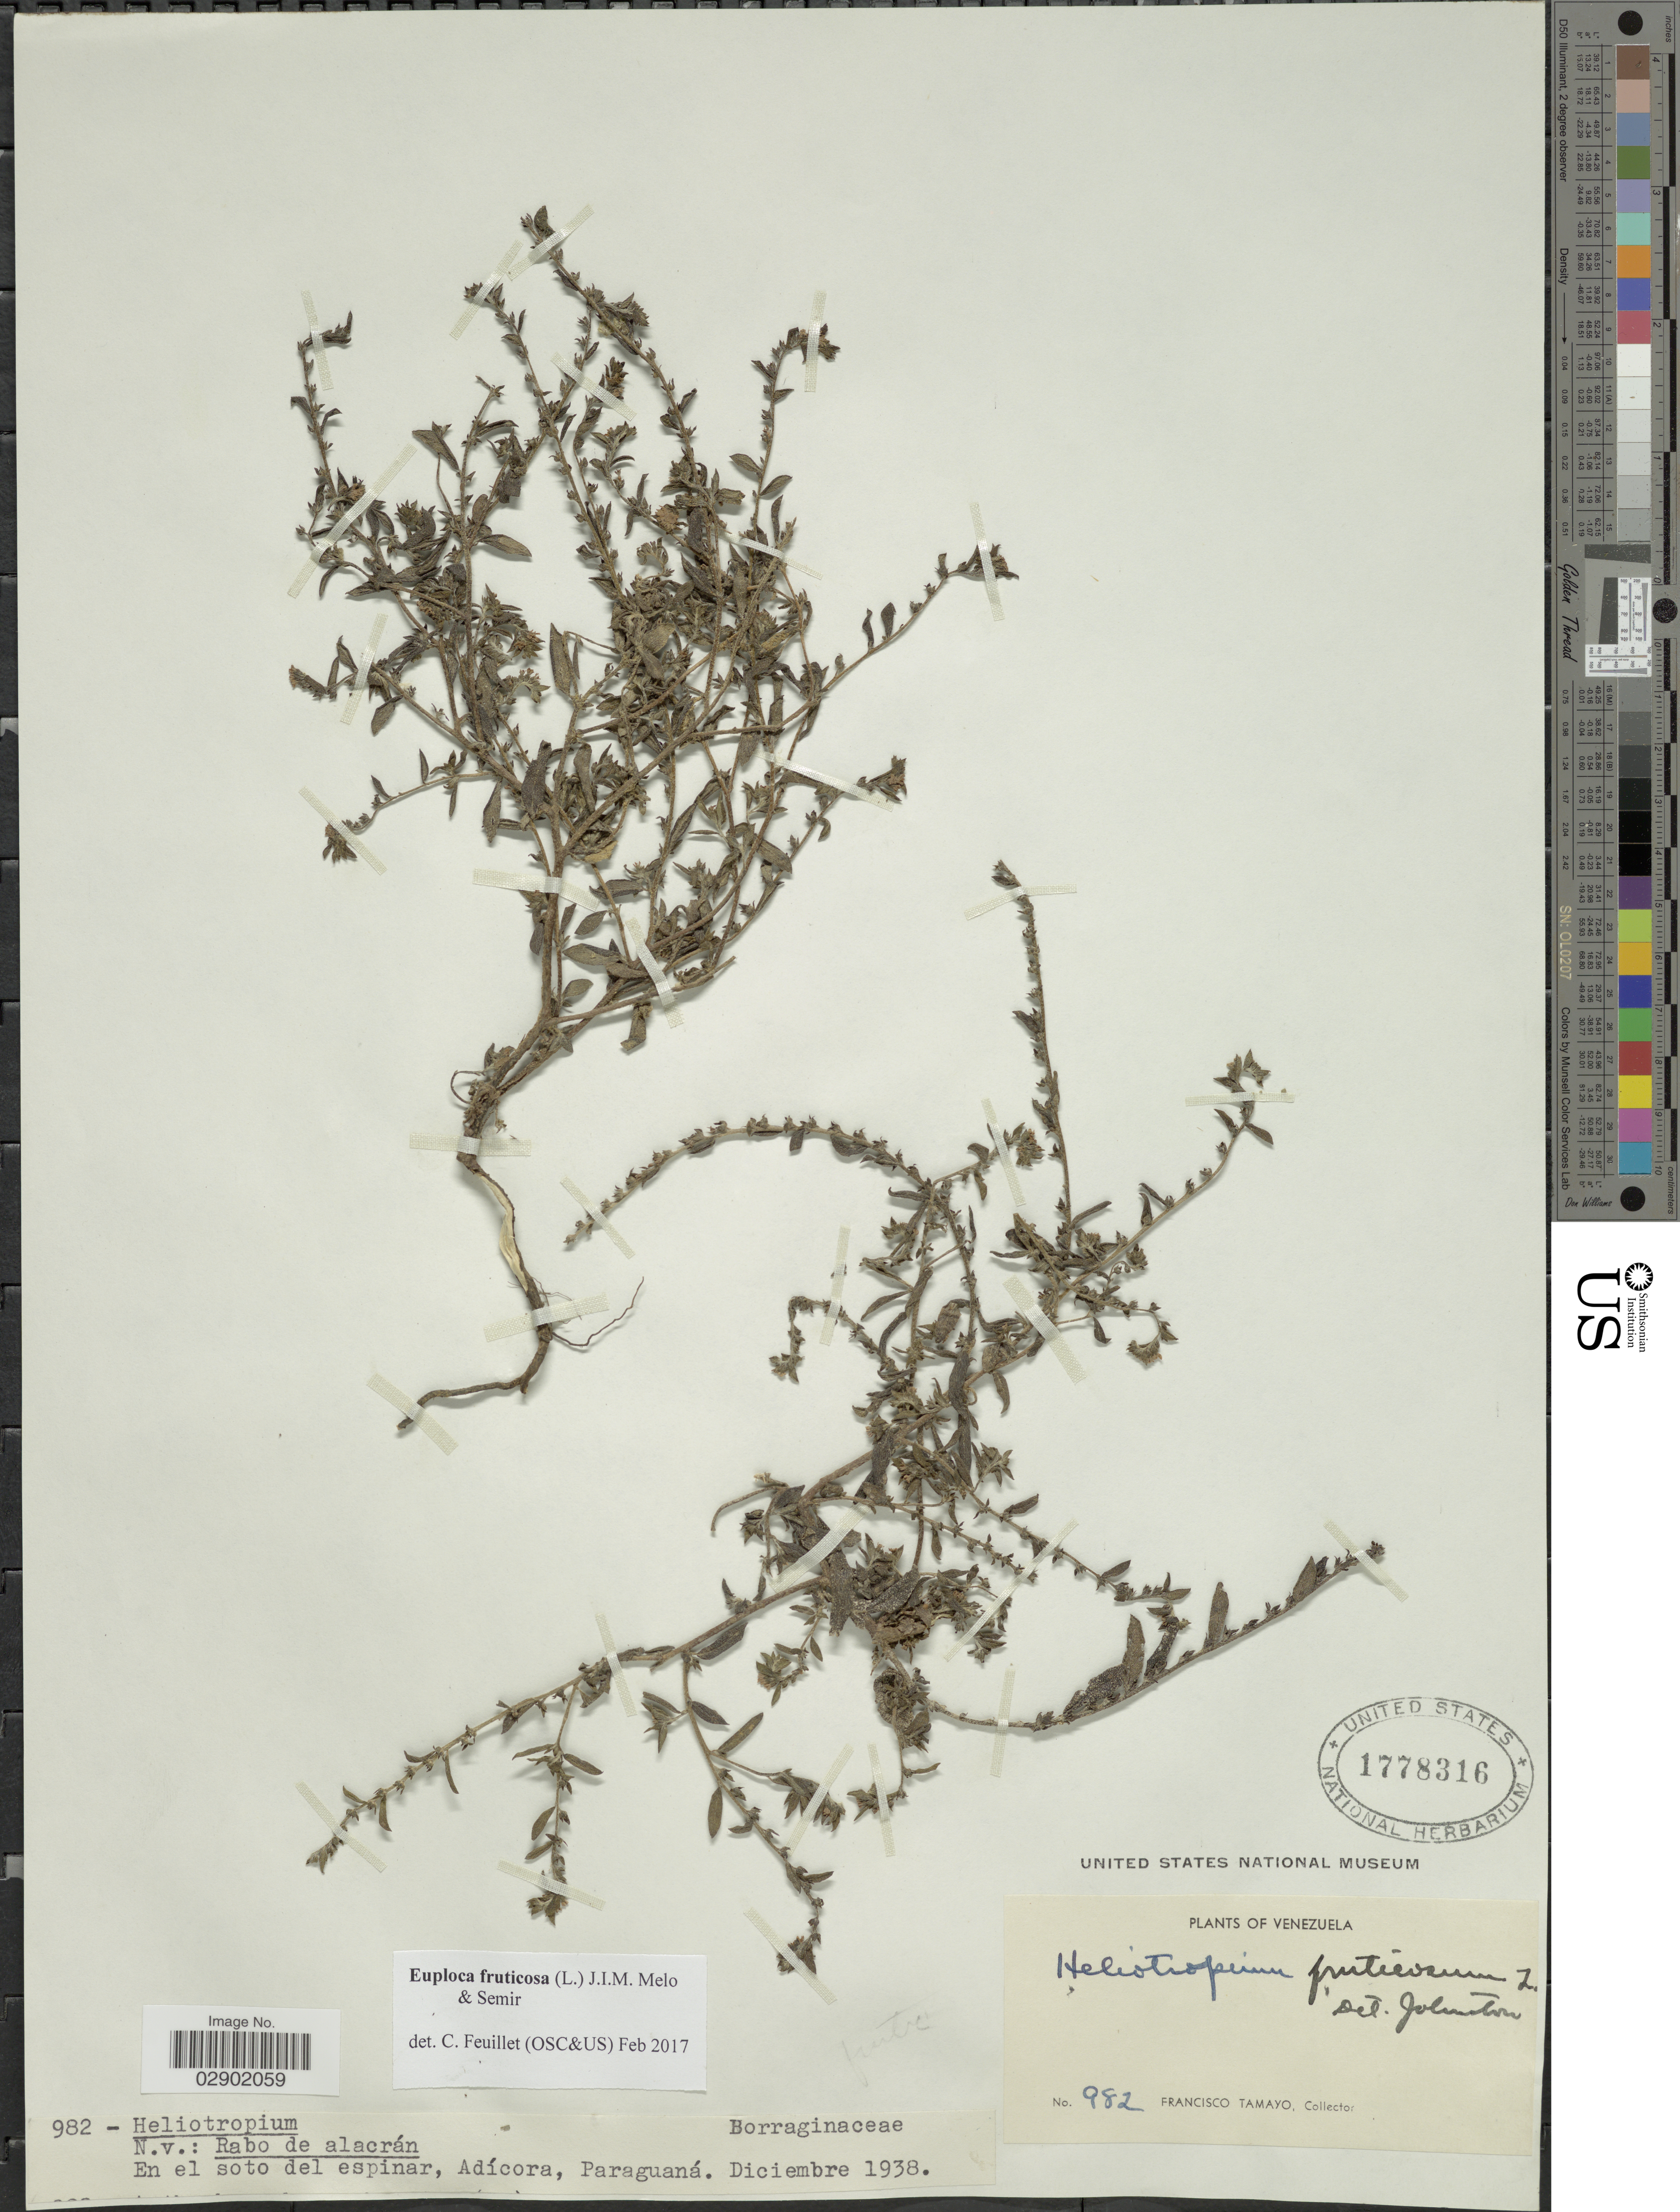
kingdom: Plantae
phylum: Tracheophyta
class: Magnoliopsida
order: Boraginales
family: Heliotropiaceae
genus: Euploca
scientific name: Euploca fruticosa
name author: (L.) J.I.M. Melo & Semir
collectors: F. Tamayo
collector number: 982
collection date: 1938-12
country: Venezuela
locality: En el soto del espinar, Adícora, Paraguaná.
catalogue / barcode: US 1778316